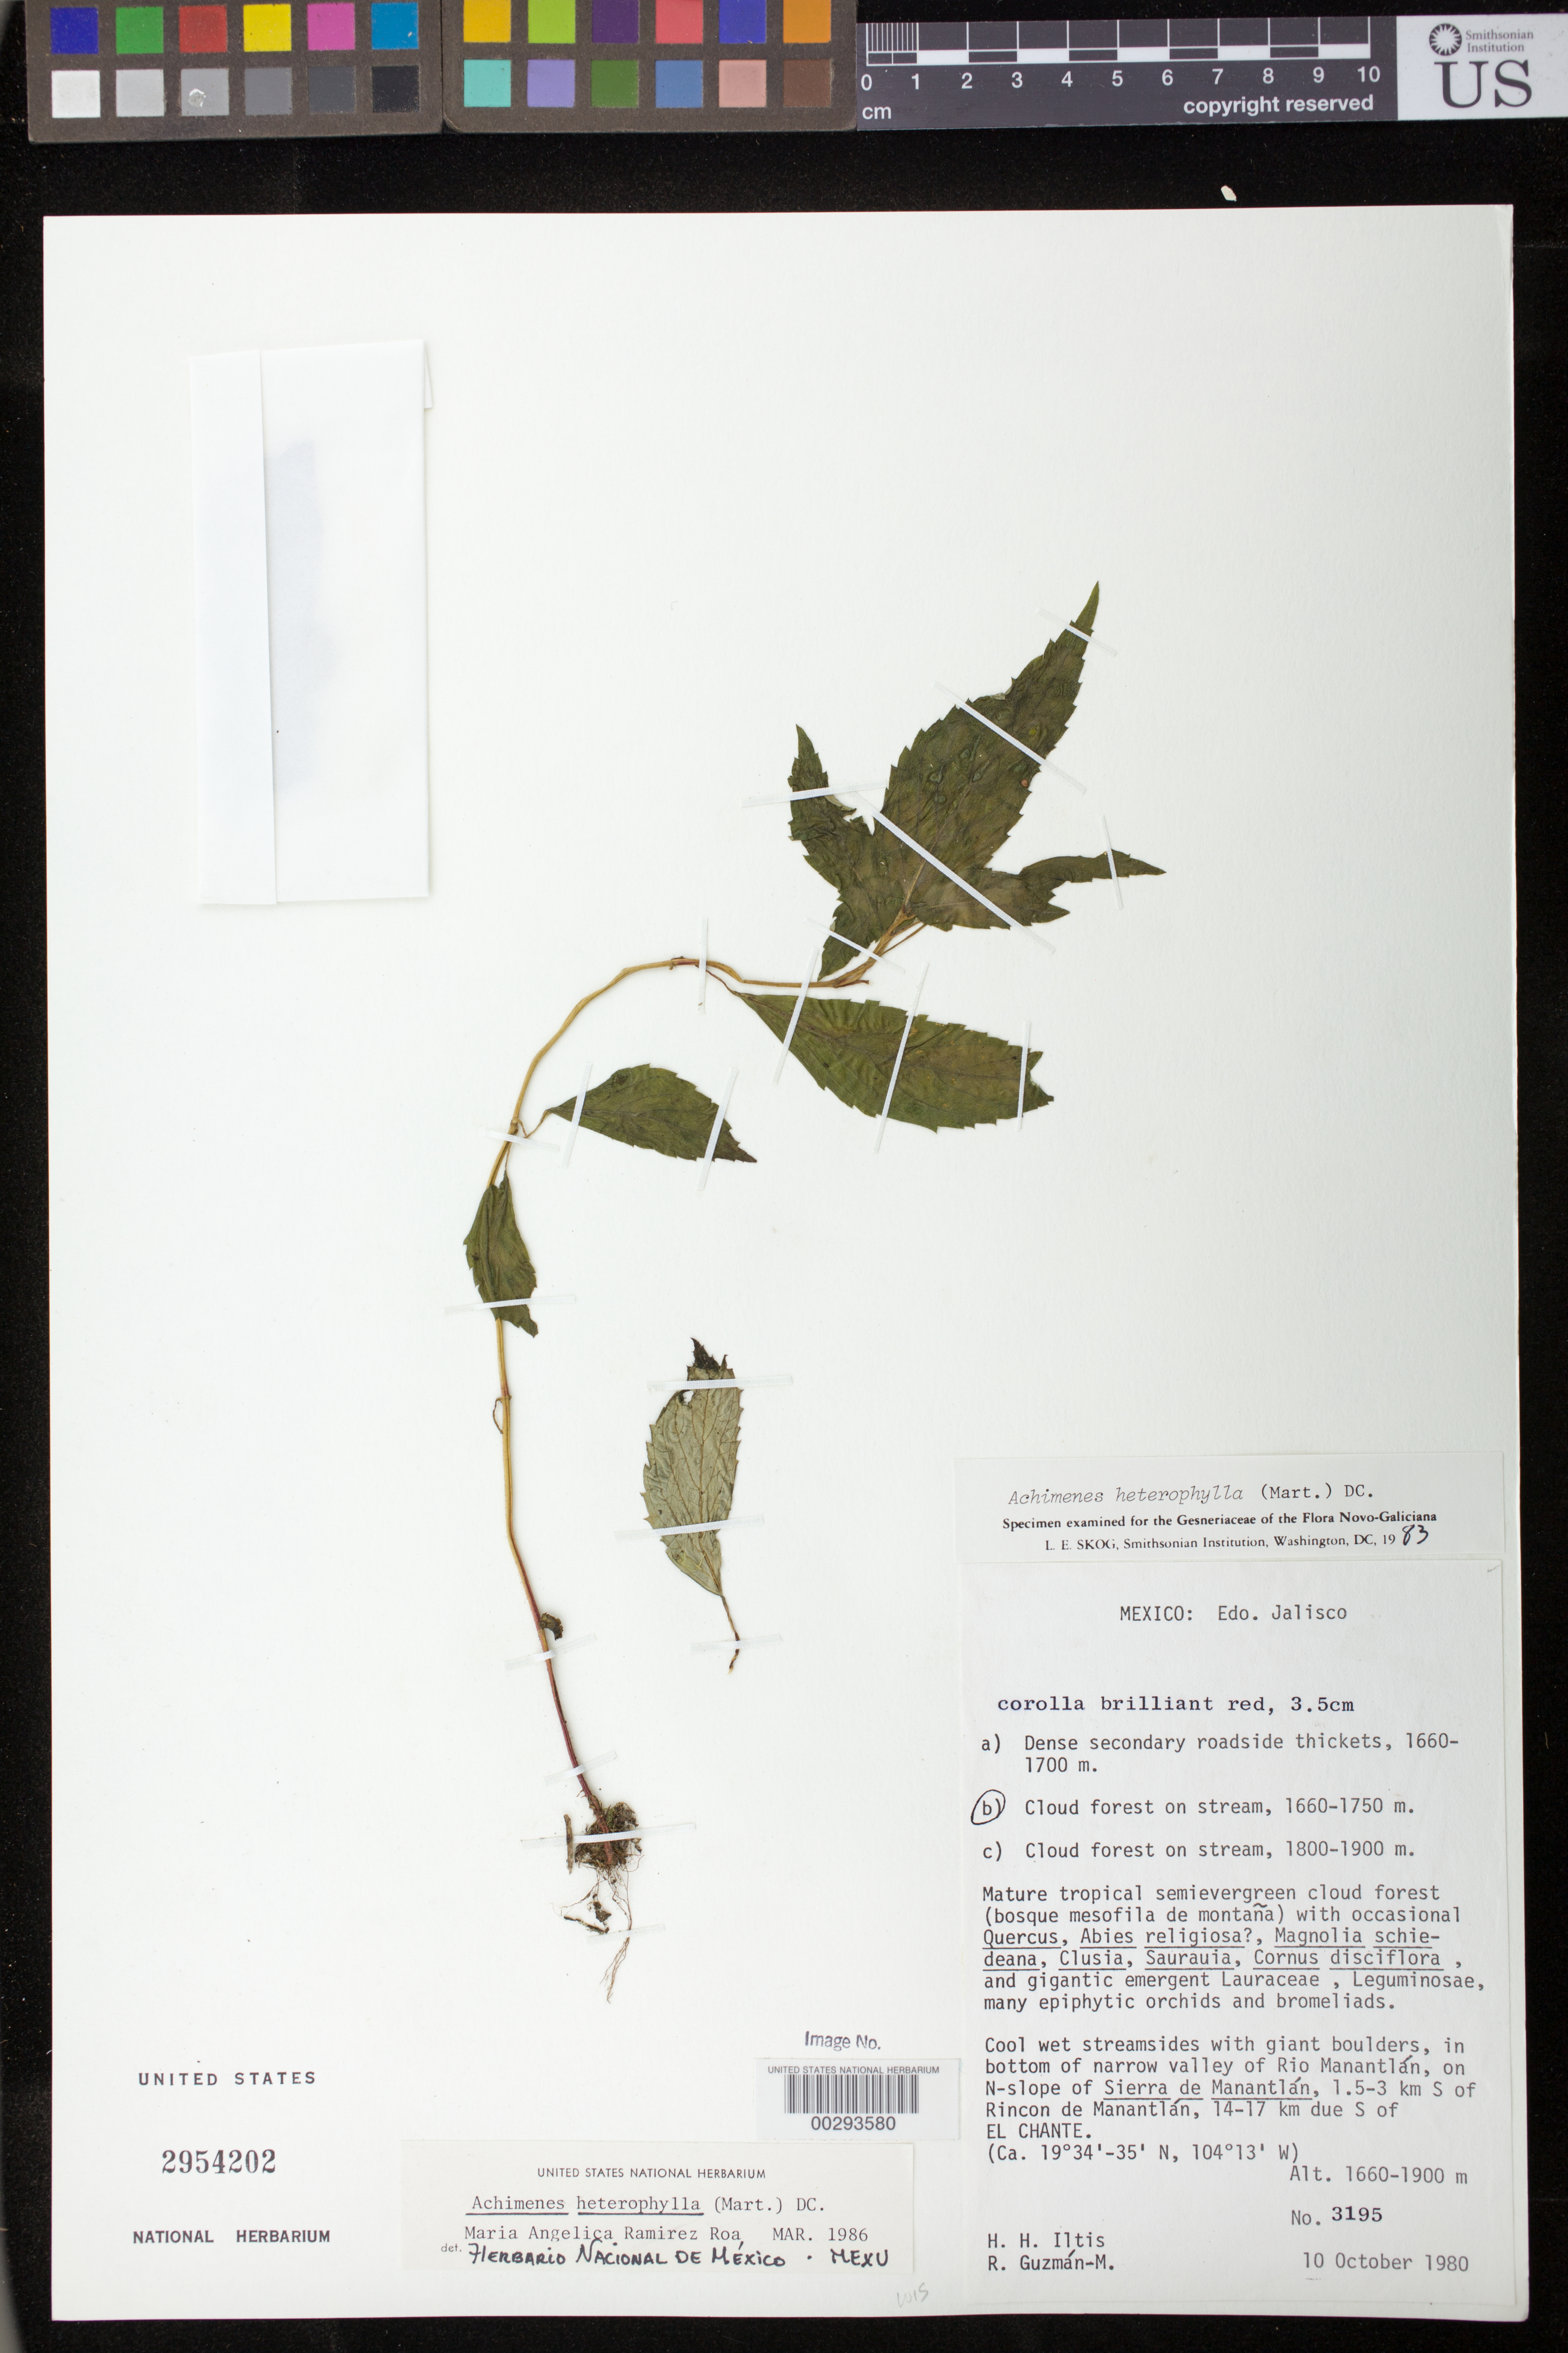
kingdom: Plantae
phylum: Tracheophyta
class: Magnoliopsida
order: Lamiales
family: Gesneriaceae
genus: Achimenes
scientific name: Achimenes heterophylla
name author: (Mart.) DC.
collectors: H. H. Iltis & R. Guzman-M.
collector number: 3195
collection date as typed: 10 Oct 1980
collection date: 1980-10-10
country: Mexico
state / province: Jalisco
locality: In bottom of narrow valley of Rio Manantlan, on N-slope of Sierra de Manantlan, 1.5-3 km S of Rincon de Manantlan, ...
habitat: Cloud forest on stream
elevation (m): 1660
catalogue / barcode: US 2954202